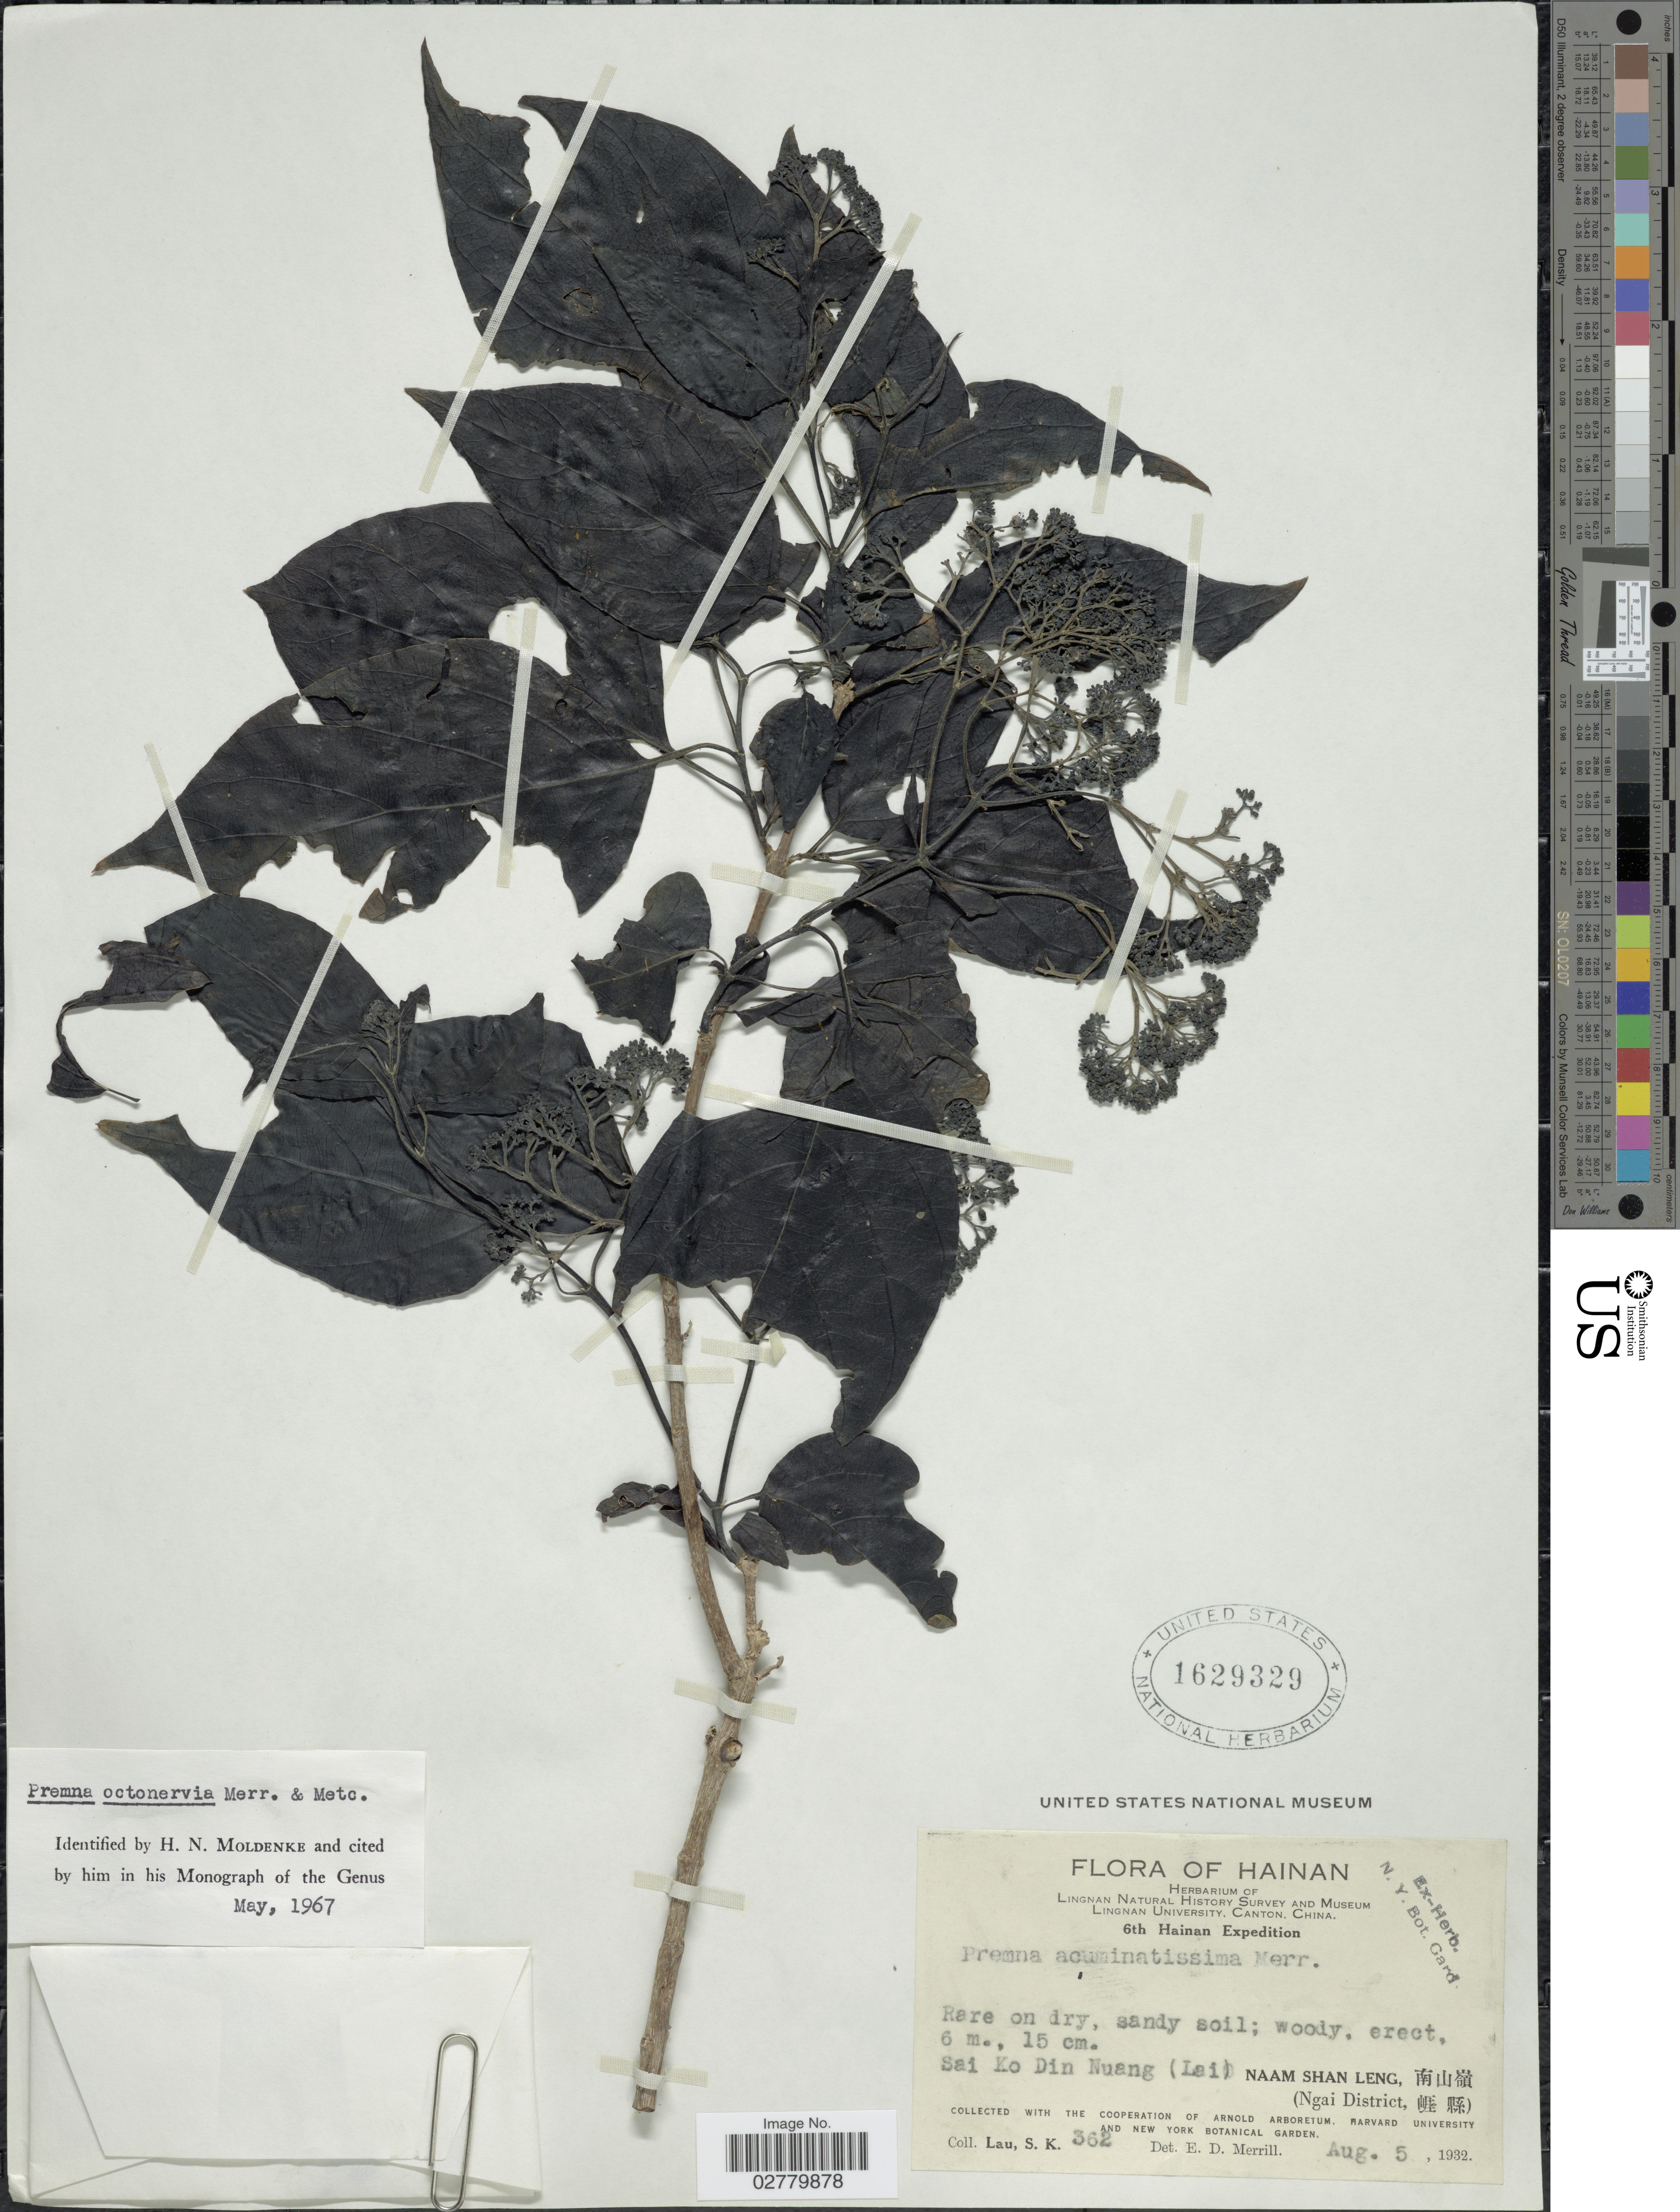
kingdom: Plantae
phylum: Tracheophyta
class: Magnoliopsida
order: Lamiales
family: Lamiaceae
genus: Premna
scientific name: Premna octonervia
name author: Merr. & F.P. Metcalf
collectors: S. K. Lau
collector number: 362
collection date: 1932-08-05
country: China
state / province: Hainan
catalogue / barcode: US 1629329